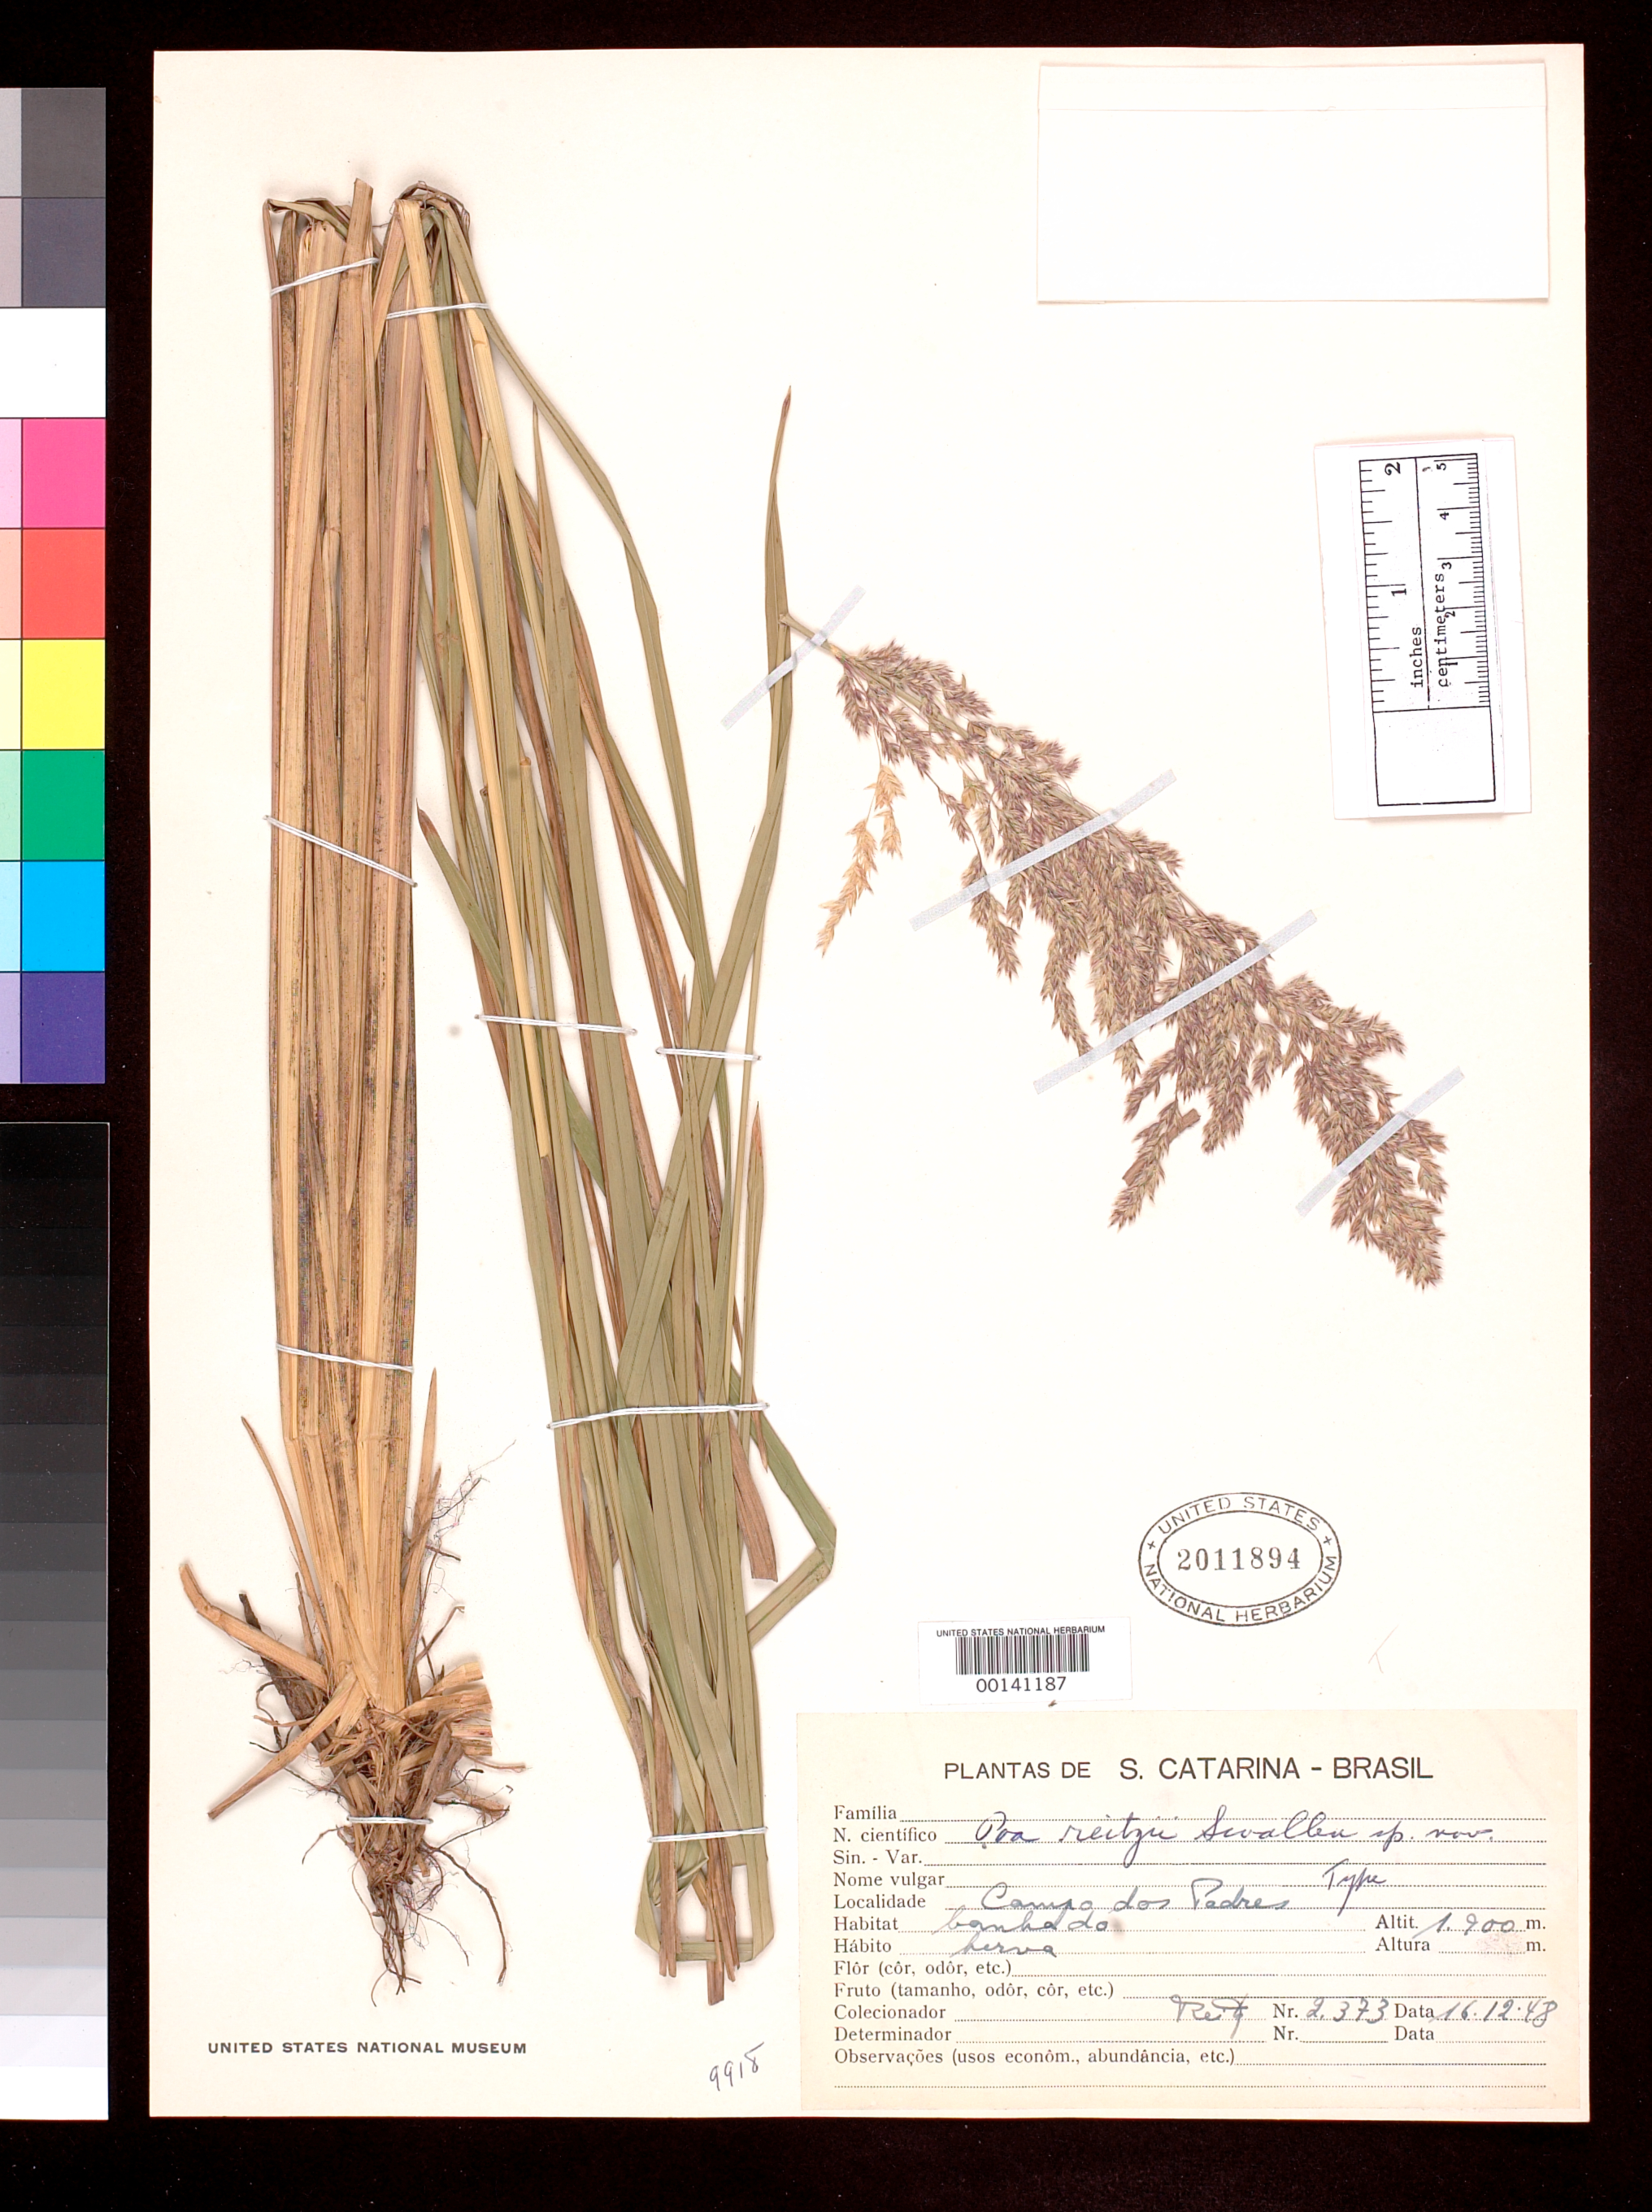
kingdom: Plantae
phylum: Tracheophyta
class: Liliopsida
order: Poales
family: Poaceae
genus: Poa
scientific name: Poa reitzii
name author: Swallen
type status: Holotype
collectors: R. Reitz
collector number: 2373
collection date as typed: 16 Dec 1948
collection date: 1948-12-16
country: Brazil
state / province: Santa Catarina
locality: Campo dos Padres, Bom Retiro.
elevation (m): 1900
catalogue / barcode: US 2011894